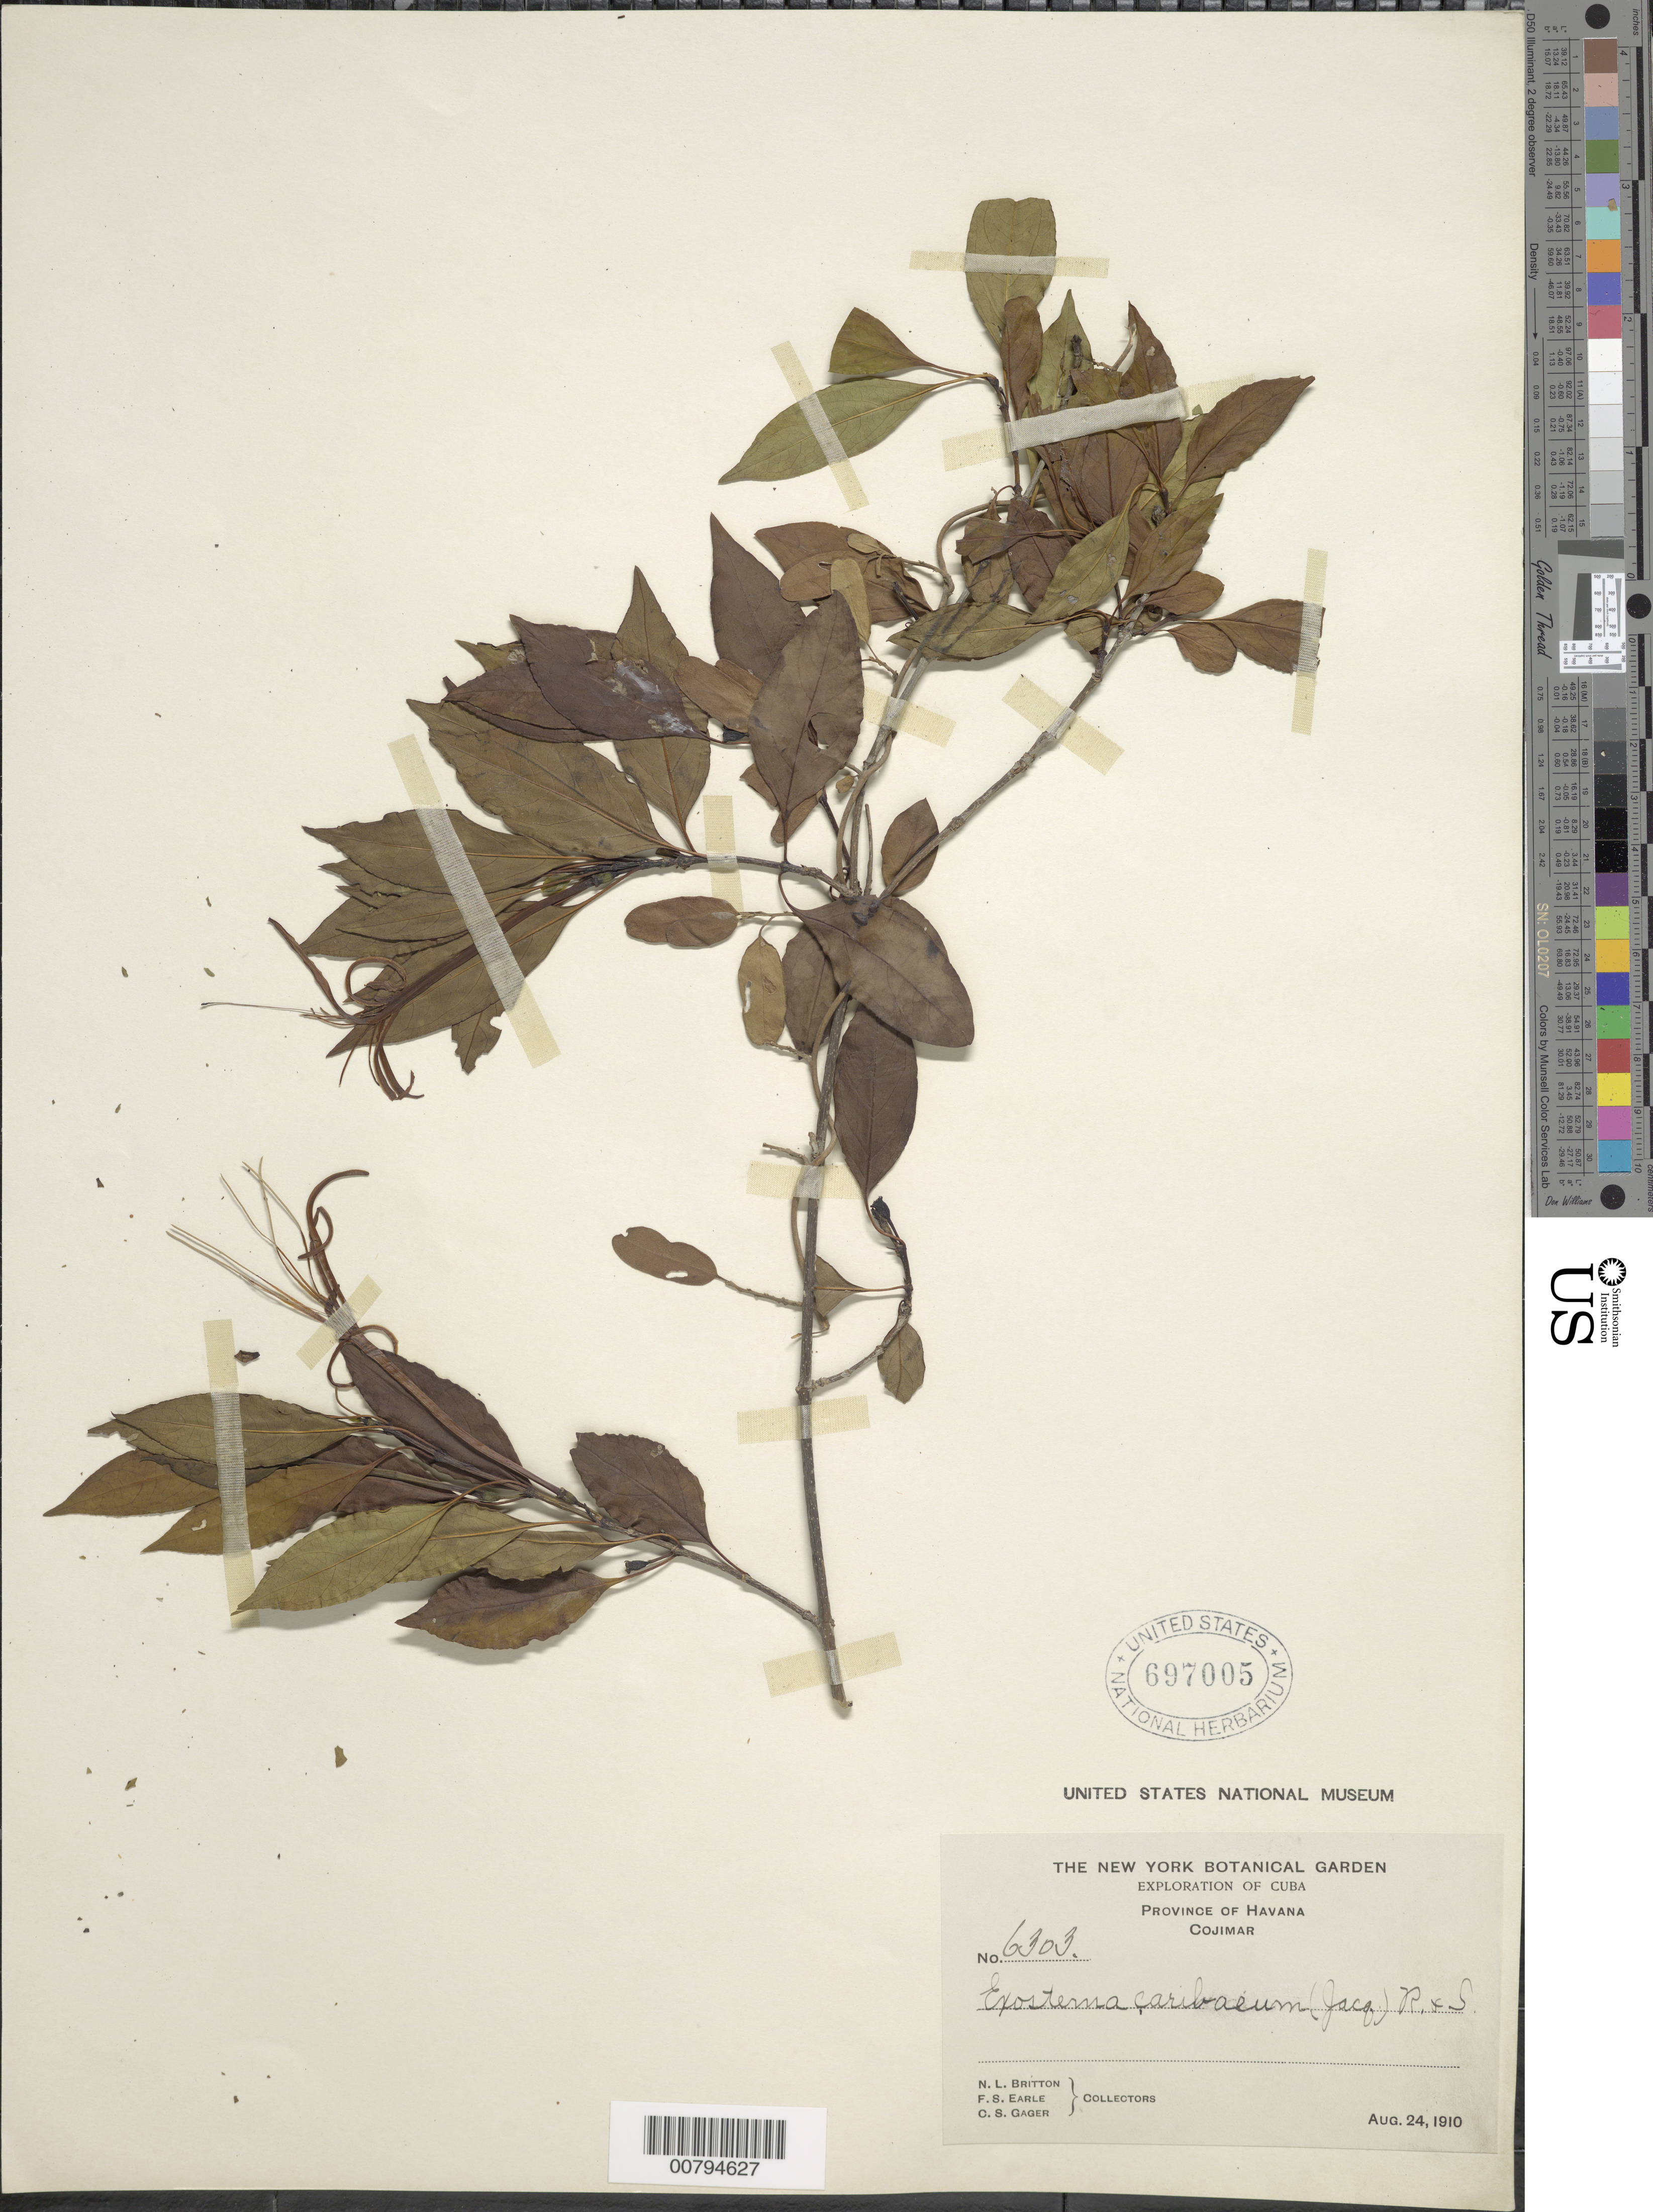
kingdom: Plantae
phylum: Tracheophyta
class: Magnoliopsida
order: Gentianales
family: Rubiaceae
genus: Exostema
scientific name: Exostema caribaeum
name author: (Jacq.) Roem. & Schult.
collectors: N. Britton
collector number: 6303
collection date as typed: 24 Aug 1910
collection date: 1910-08-24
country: Cuba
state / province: La Habana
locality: Cojimar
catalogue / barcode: US 697005